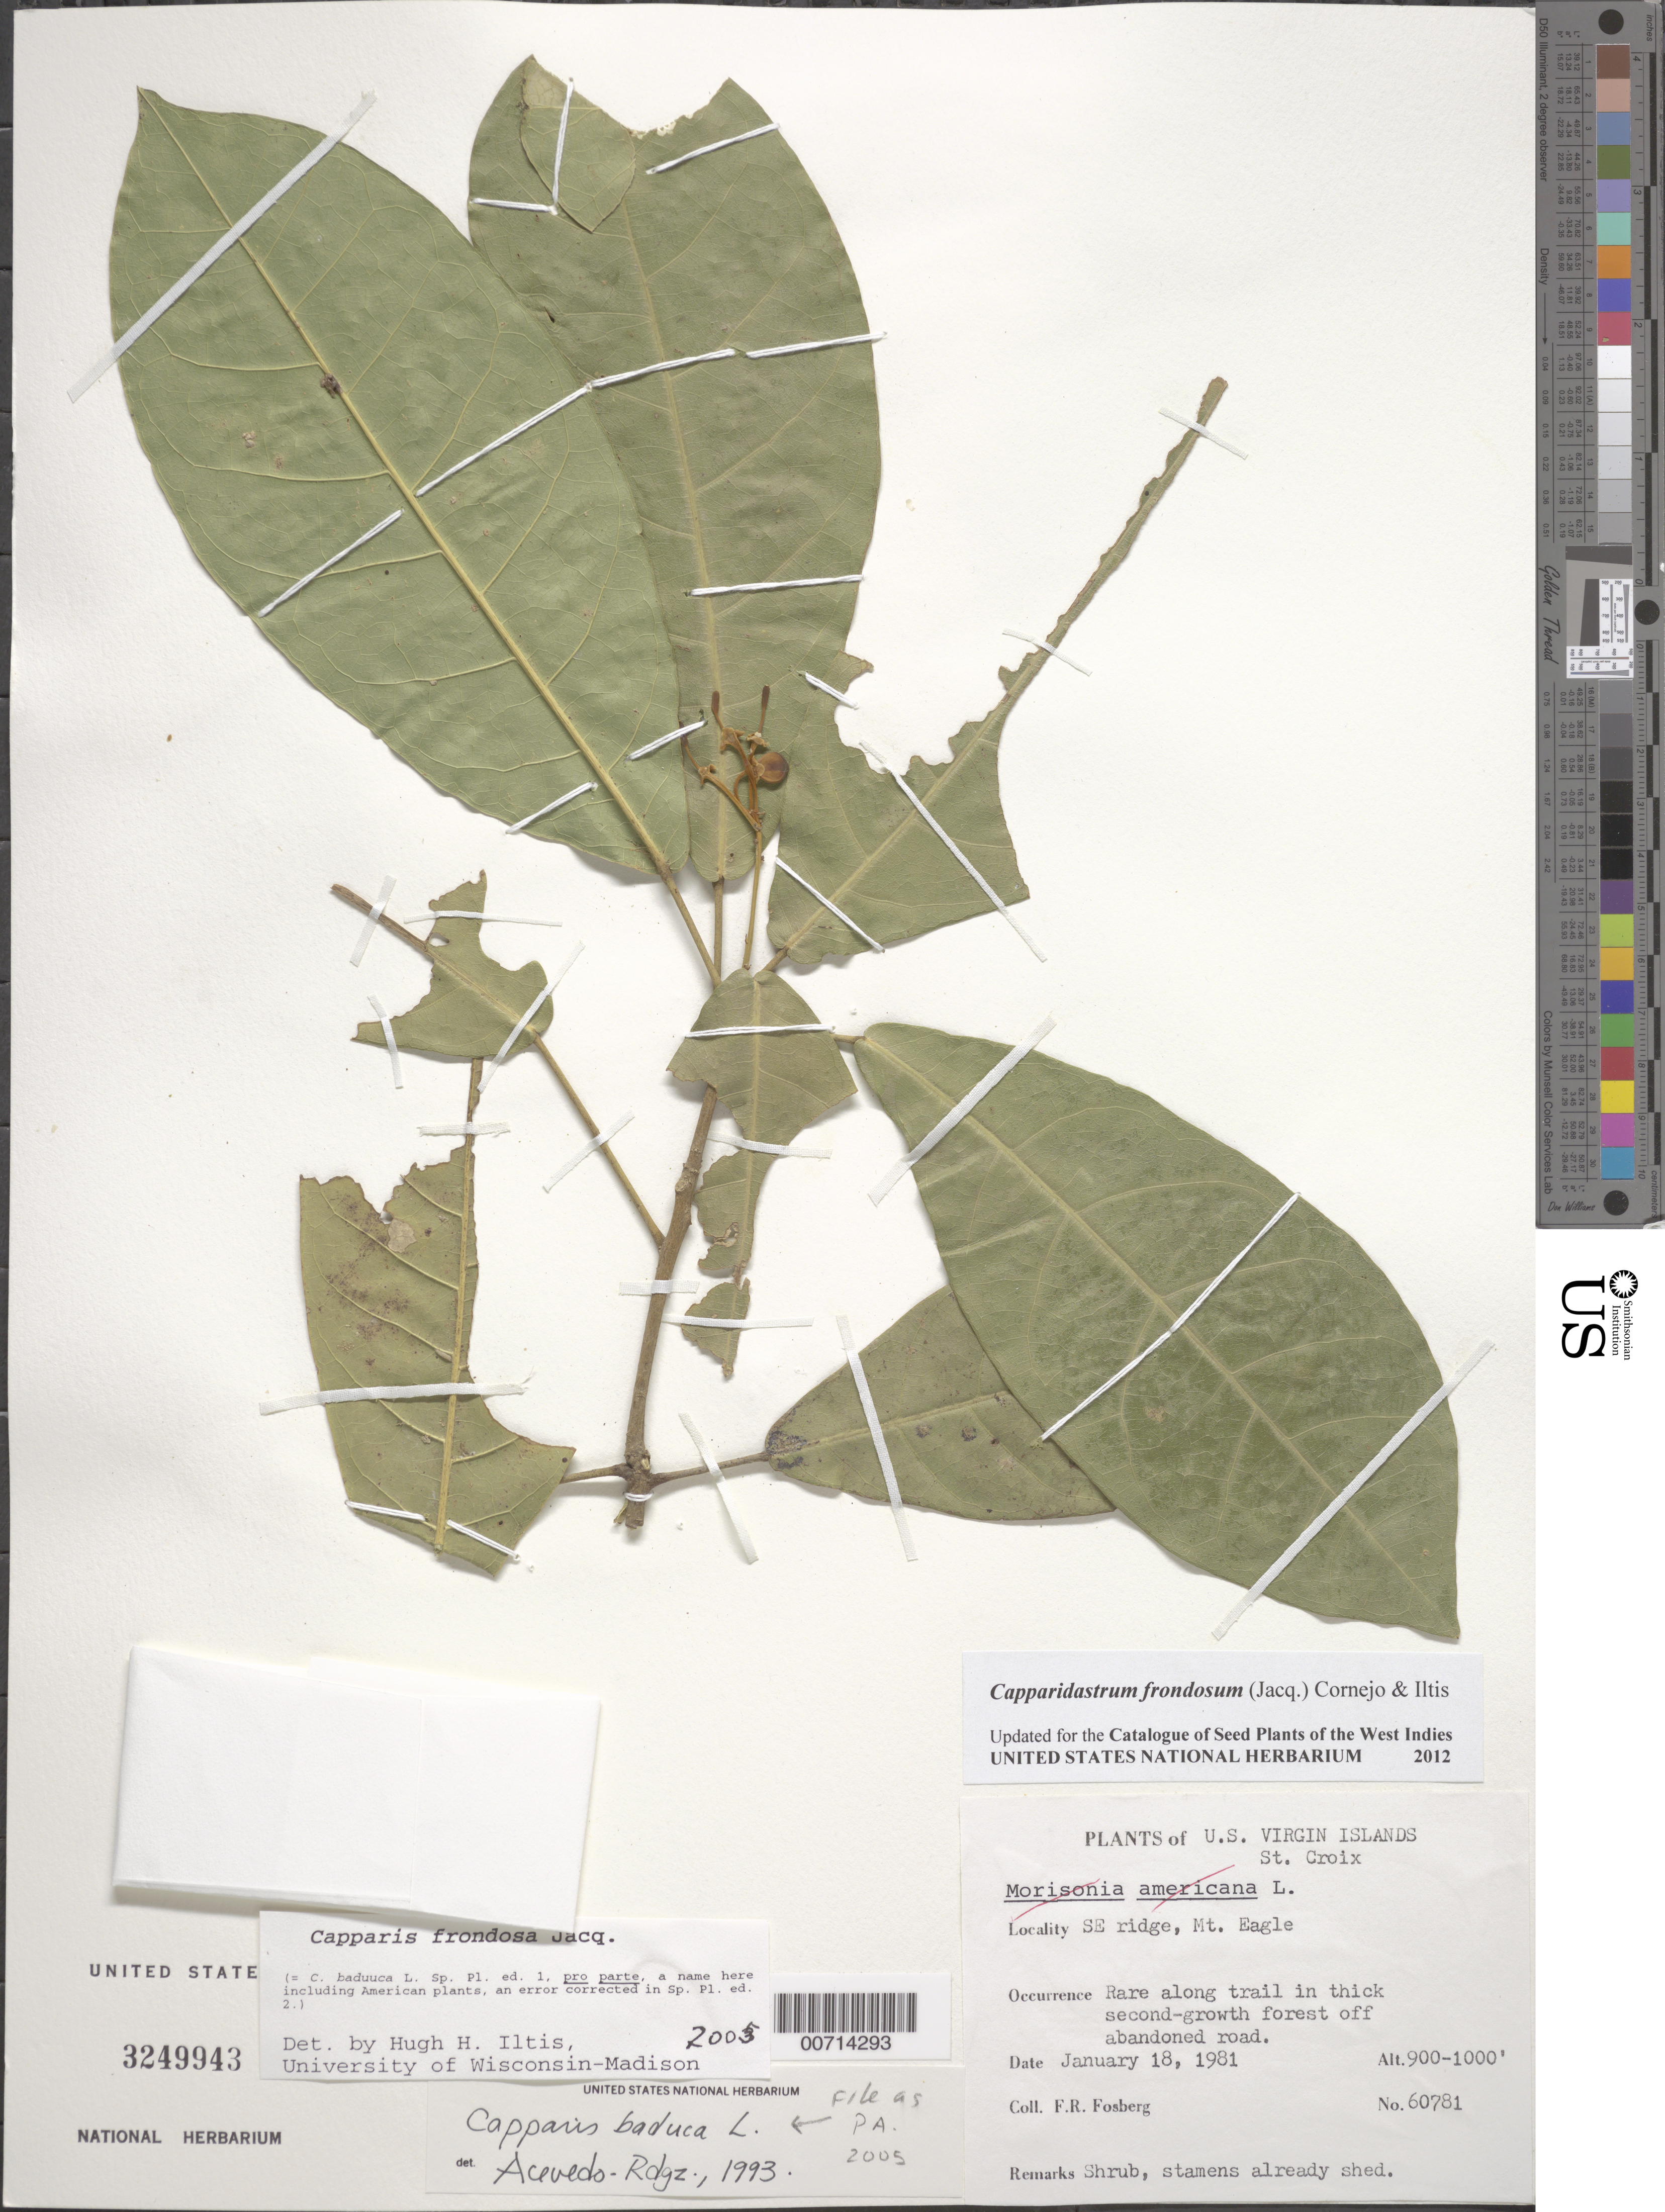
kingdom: Plantae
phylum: Tracheophyta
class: Magnoliopsida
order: Brassicales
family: Capparaceae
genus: Capparidastrum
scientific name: Capparidastrum frondosum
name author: (Jacq.) Cornejo & Iltis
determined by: Acevedo-Rodríguez, P., (BOT), Smithsonian Institution - National Museum of Natural History (UNITED STATES)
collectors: F. R. Fosberg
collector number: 60781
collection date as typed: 18 Jan 1981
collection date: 1981-01-18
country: U.S. Virgin Islands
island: St. Croix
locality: Mt. Eagle, SE ridge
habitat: Along trail in thick second-growth forest off abandoned road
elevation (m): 274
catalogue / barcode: US 3249943